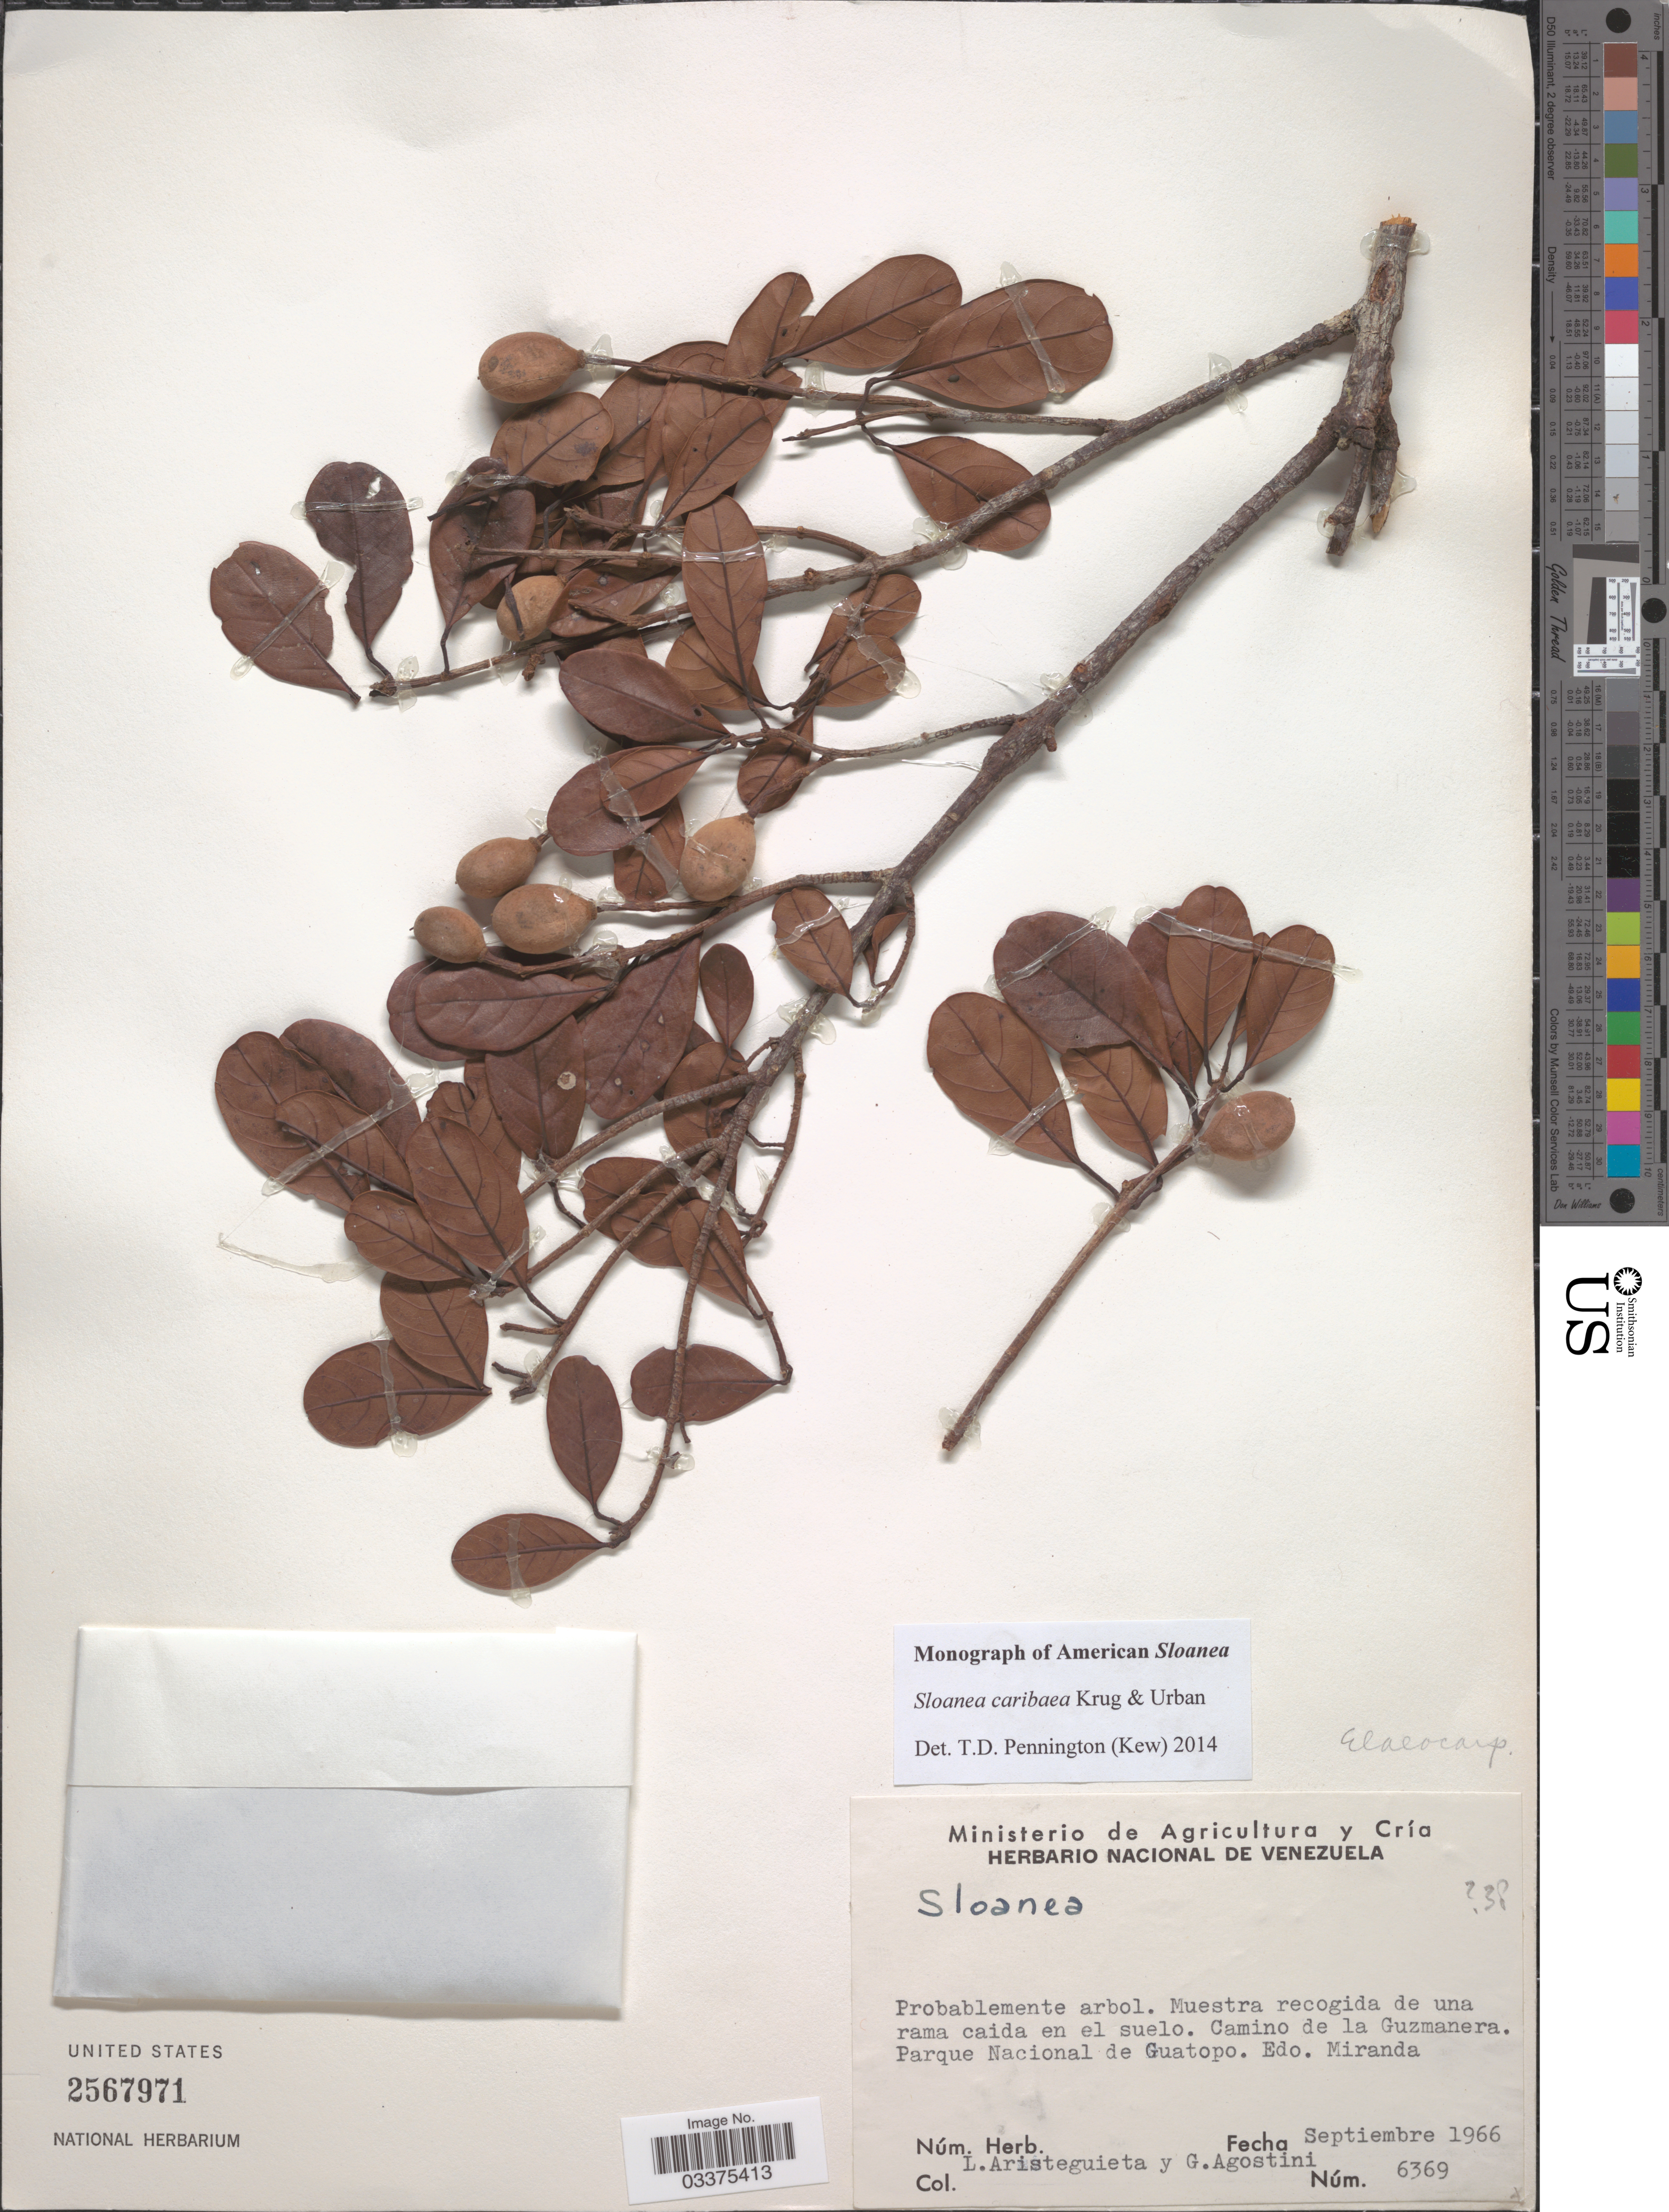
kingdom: Plantae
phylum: Tracheophyta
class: Magnoliopsida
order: Oxalidales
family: Elaeocarpaceae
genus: Sloanea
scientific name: Sloanea caribaea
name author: Krug & Urb. in Duss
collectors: L. Aristeguieta & G. Agostini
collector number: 6369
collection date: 1966-09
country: Venezuela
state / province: Miranda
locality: Camino de la Guzmanera. Parque Nacional de Guatopo.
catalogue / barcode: US 2567971